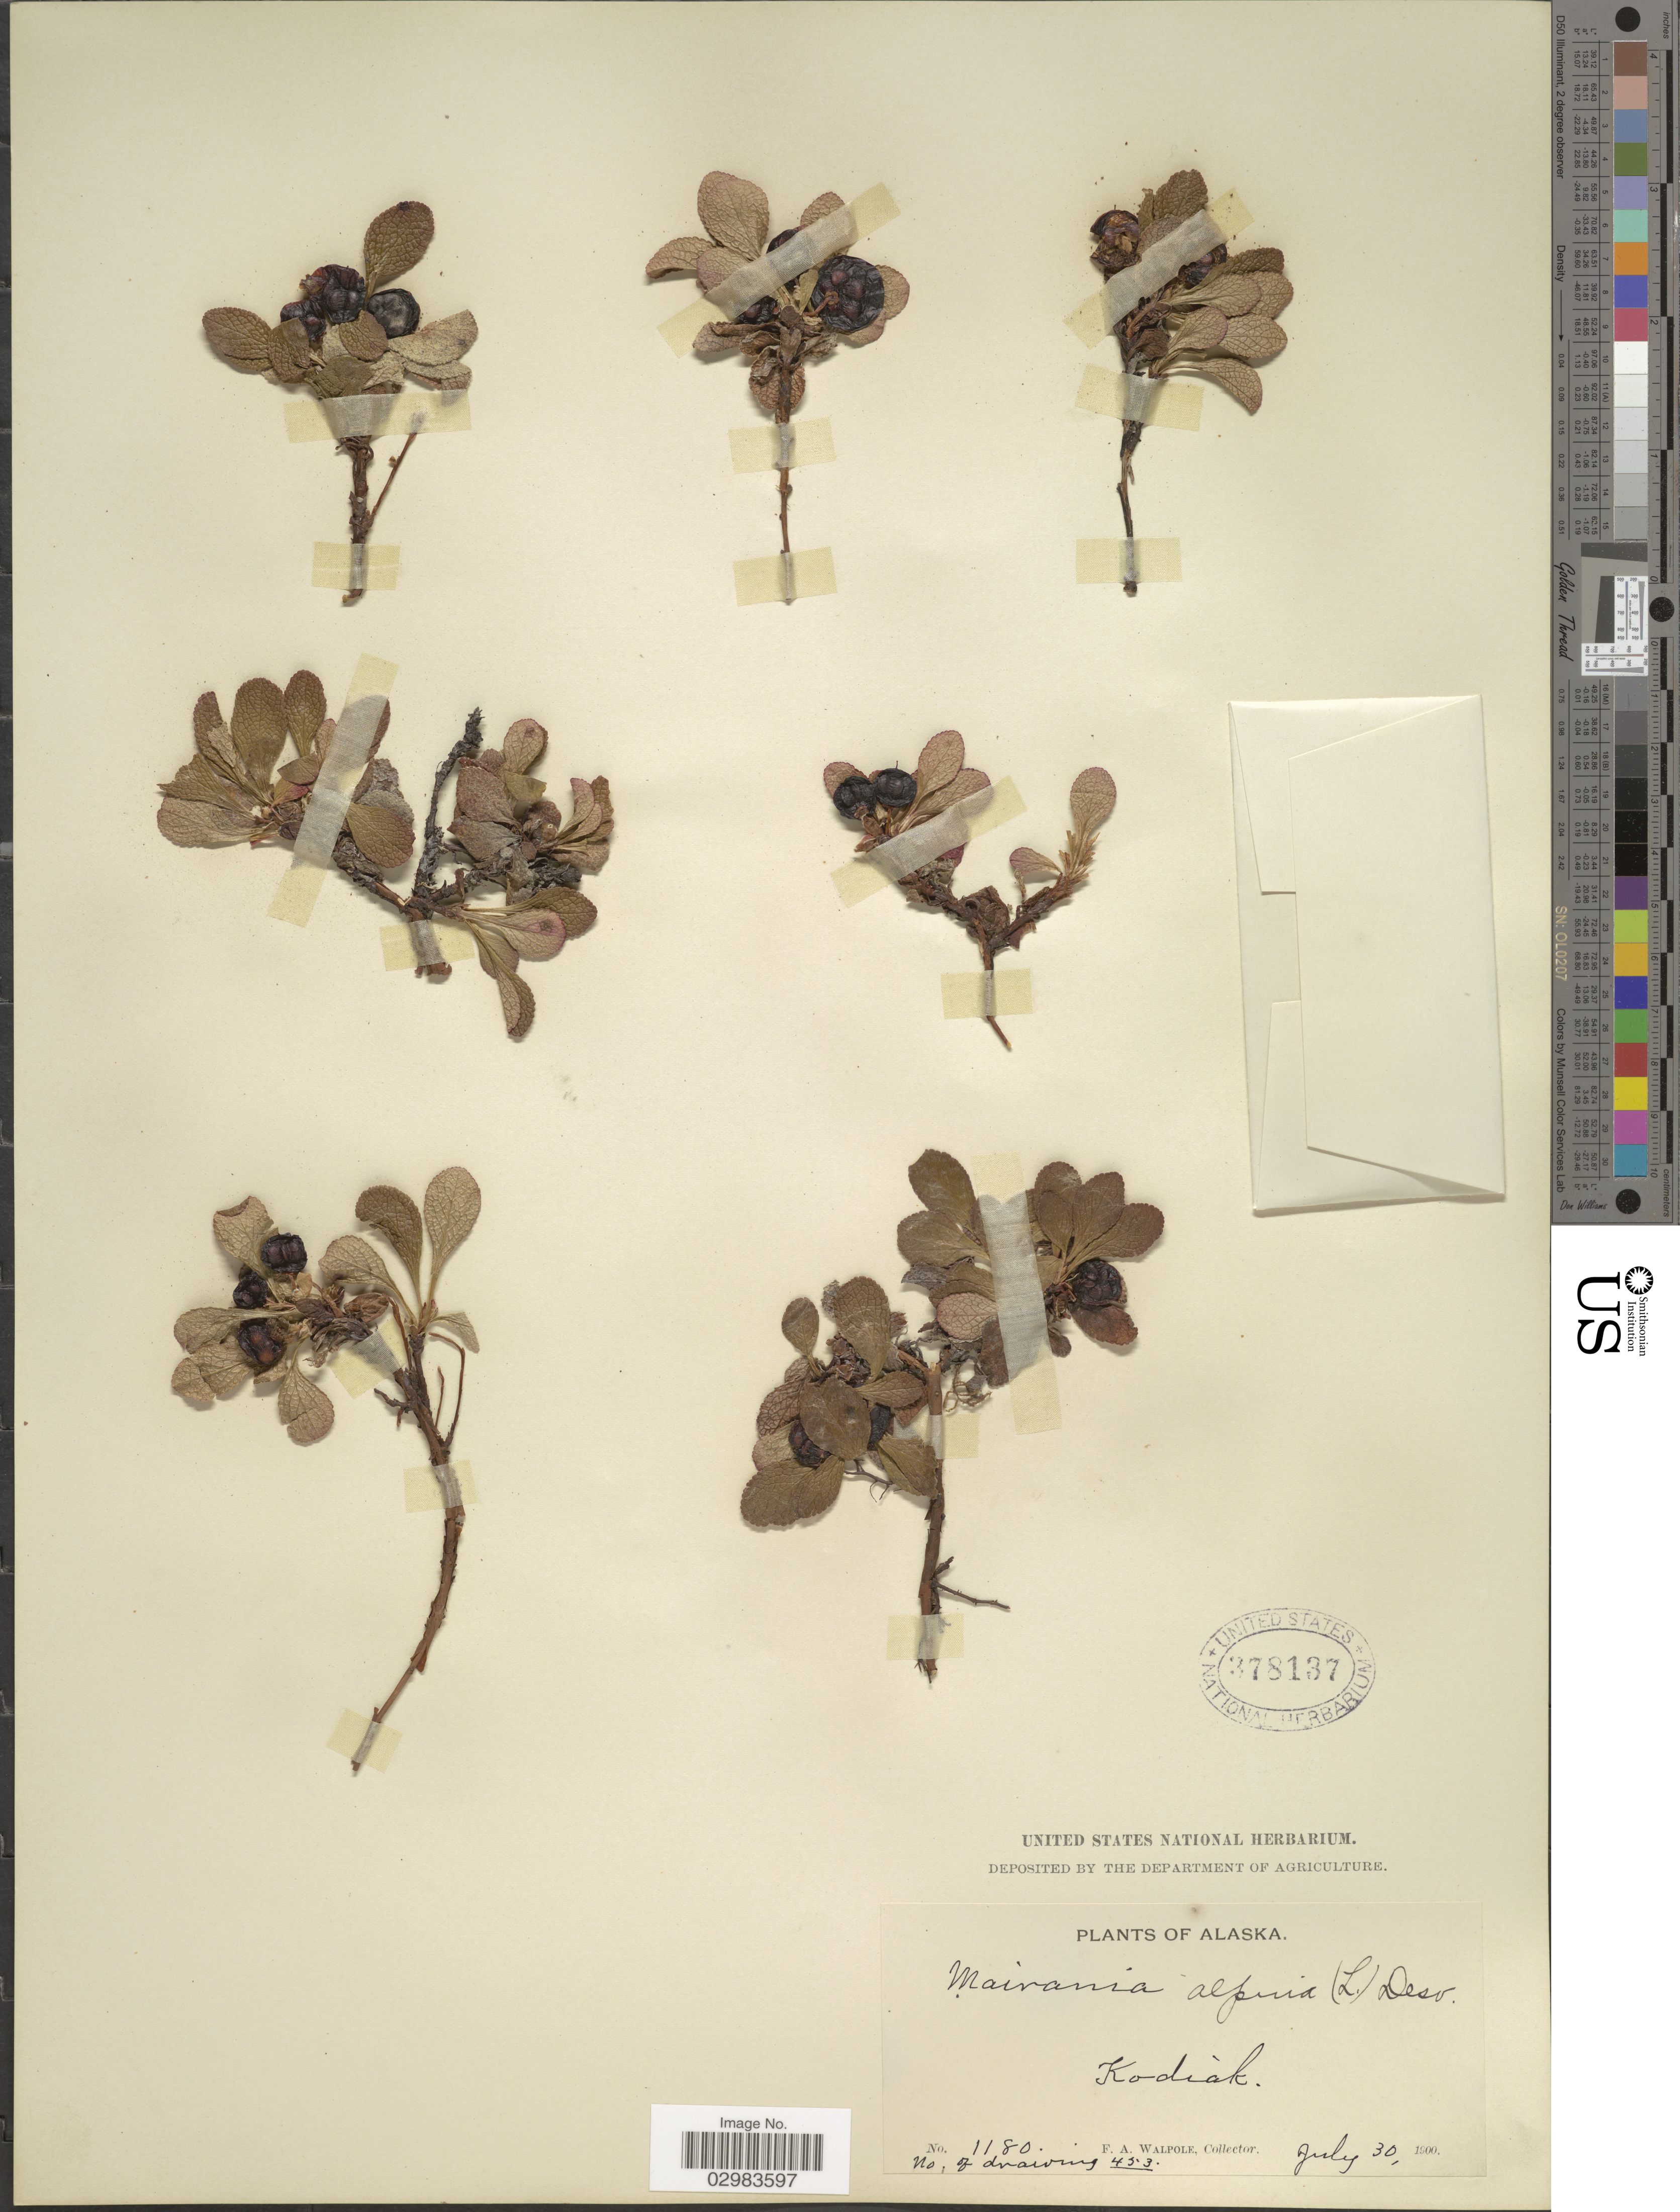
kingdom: Plantae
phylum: Tracheophyta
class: Magnoliopsida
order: Ericales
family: Ericaceae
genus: Arctostaphylos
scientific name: Arctostaphylos alpina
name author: (L.) Spreng.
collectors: F. Walpole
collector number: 1180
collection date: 1900-07-30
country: United States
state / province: Alaska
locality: Kodiak.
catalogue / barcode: US 378137